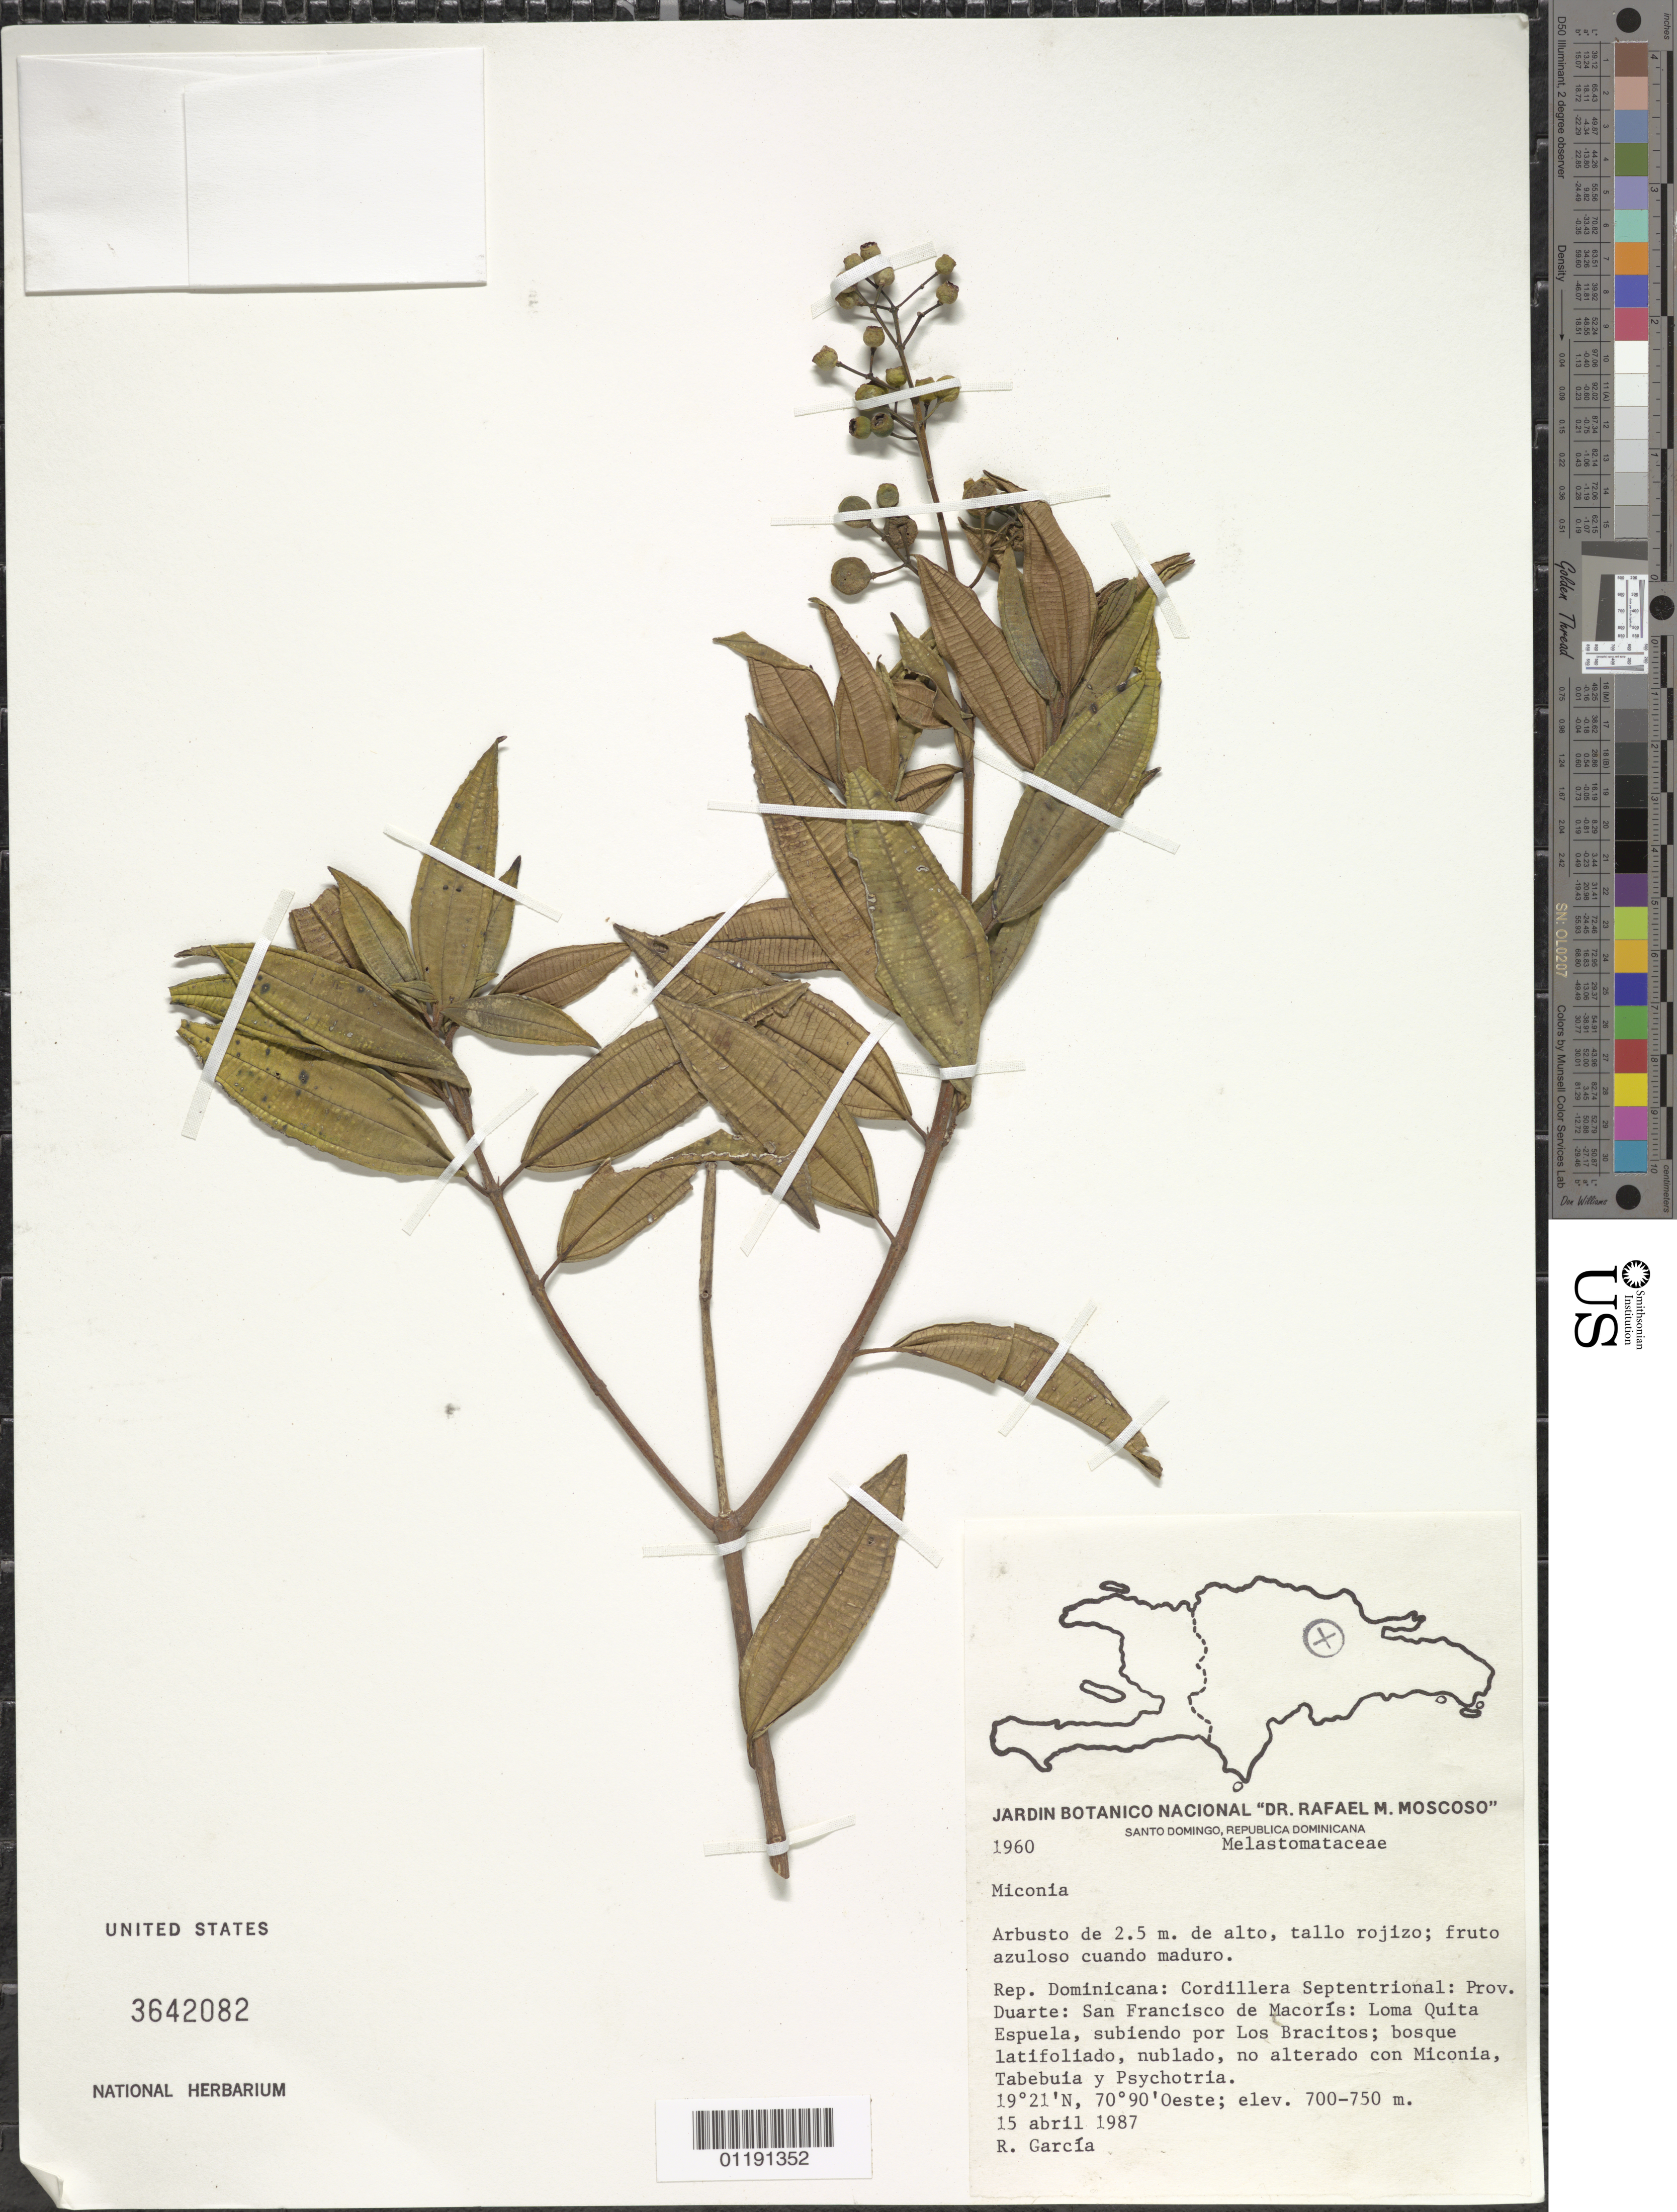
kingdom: Plantae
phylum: Tracheophyta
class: Magnoliopsida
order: Myrtales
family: Melastomataceae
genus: Miconia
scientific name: Miconia sp.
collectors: R. G. García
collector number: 1960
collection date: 1987-04-15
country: Dominican Republic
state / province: Duarte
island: Hispaniola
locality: Cordillera Septentrional: San Francisco de Macorís: Loma Quita Espuela, coming up Los Bracitos.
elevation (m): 700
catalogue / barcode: US 3642082